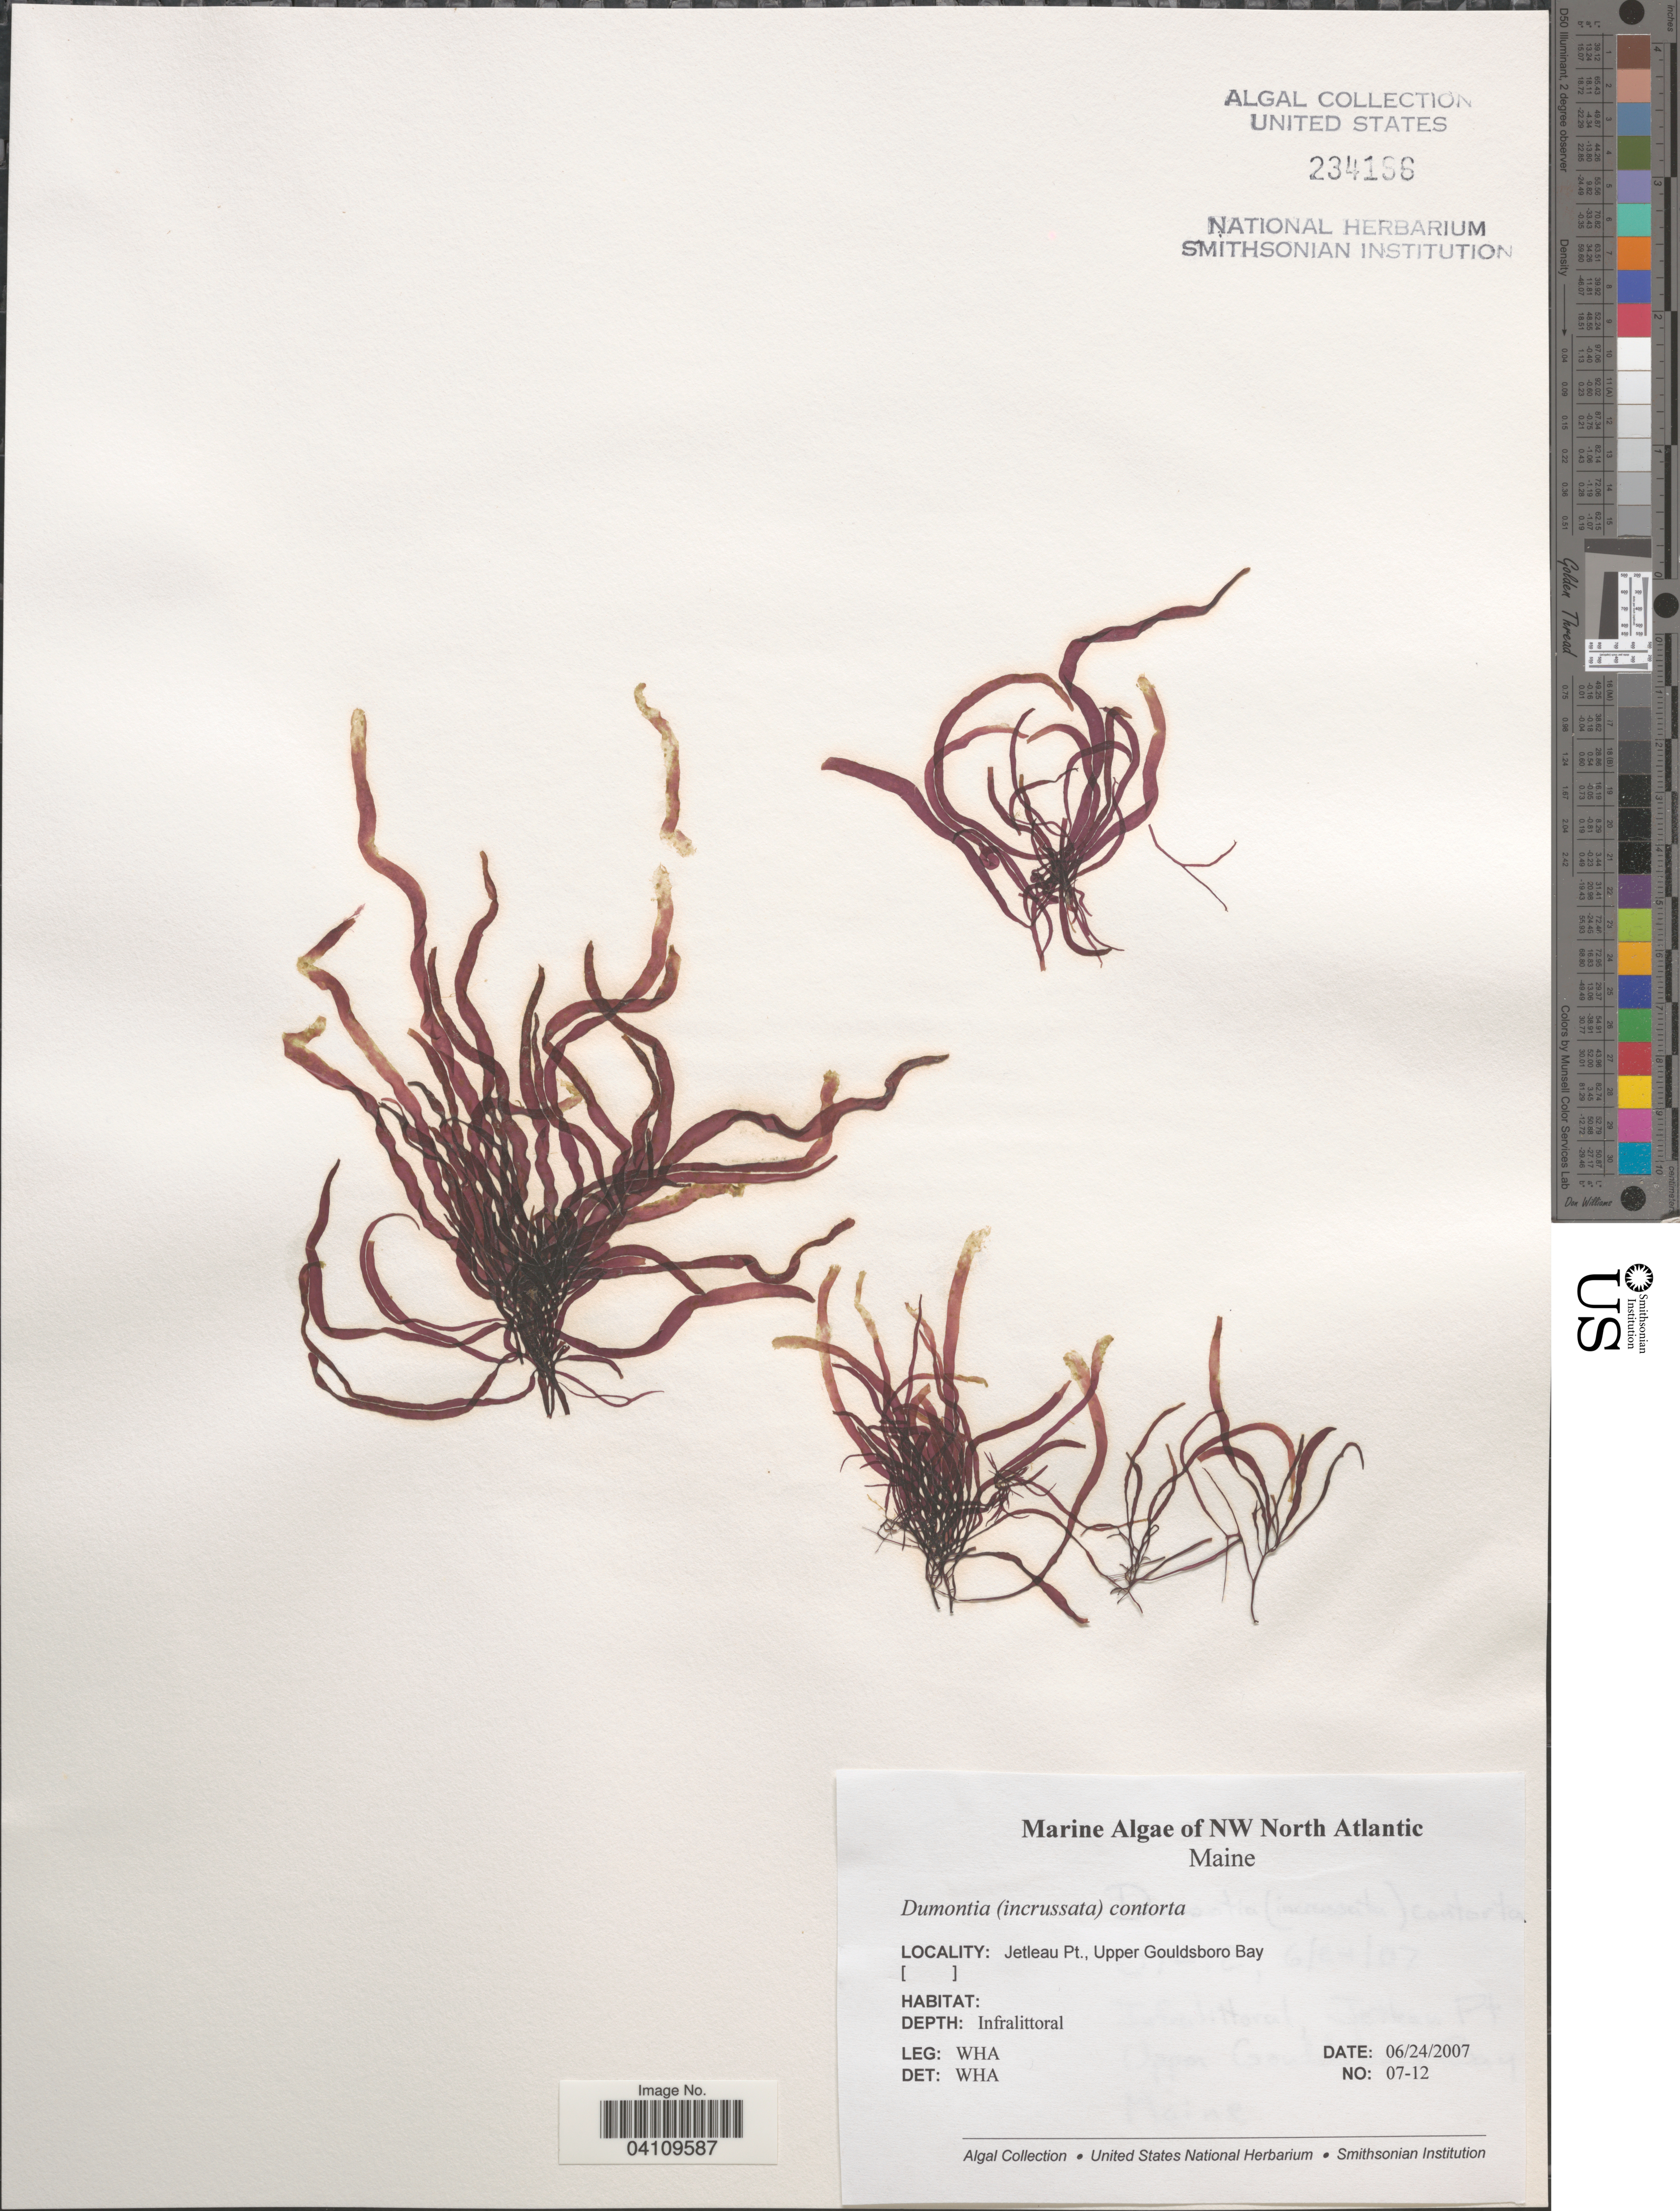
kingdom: Plantae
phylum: Rhodophyta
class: Florideophyceae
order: Gigartinales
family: Dumontiaceae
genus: Dumontia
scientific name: Dumontia contorta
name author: (S.G. Gmel.) Rupr.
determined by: Algae name updating Project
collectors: W. H. Adey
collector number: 07-12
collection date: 2007-06-24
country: United States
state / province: Maine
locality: NW North Atlantic. Jetleau Pt., Upper Gouldsboro Bay.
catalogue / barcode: US 234196